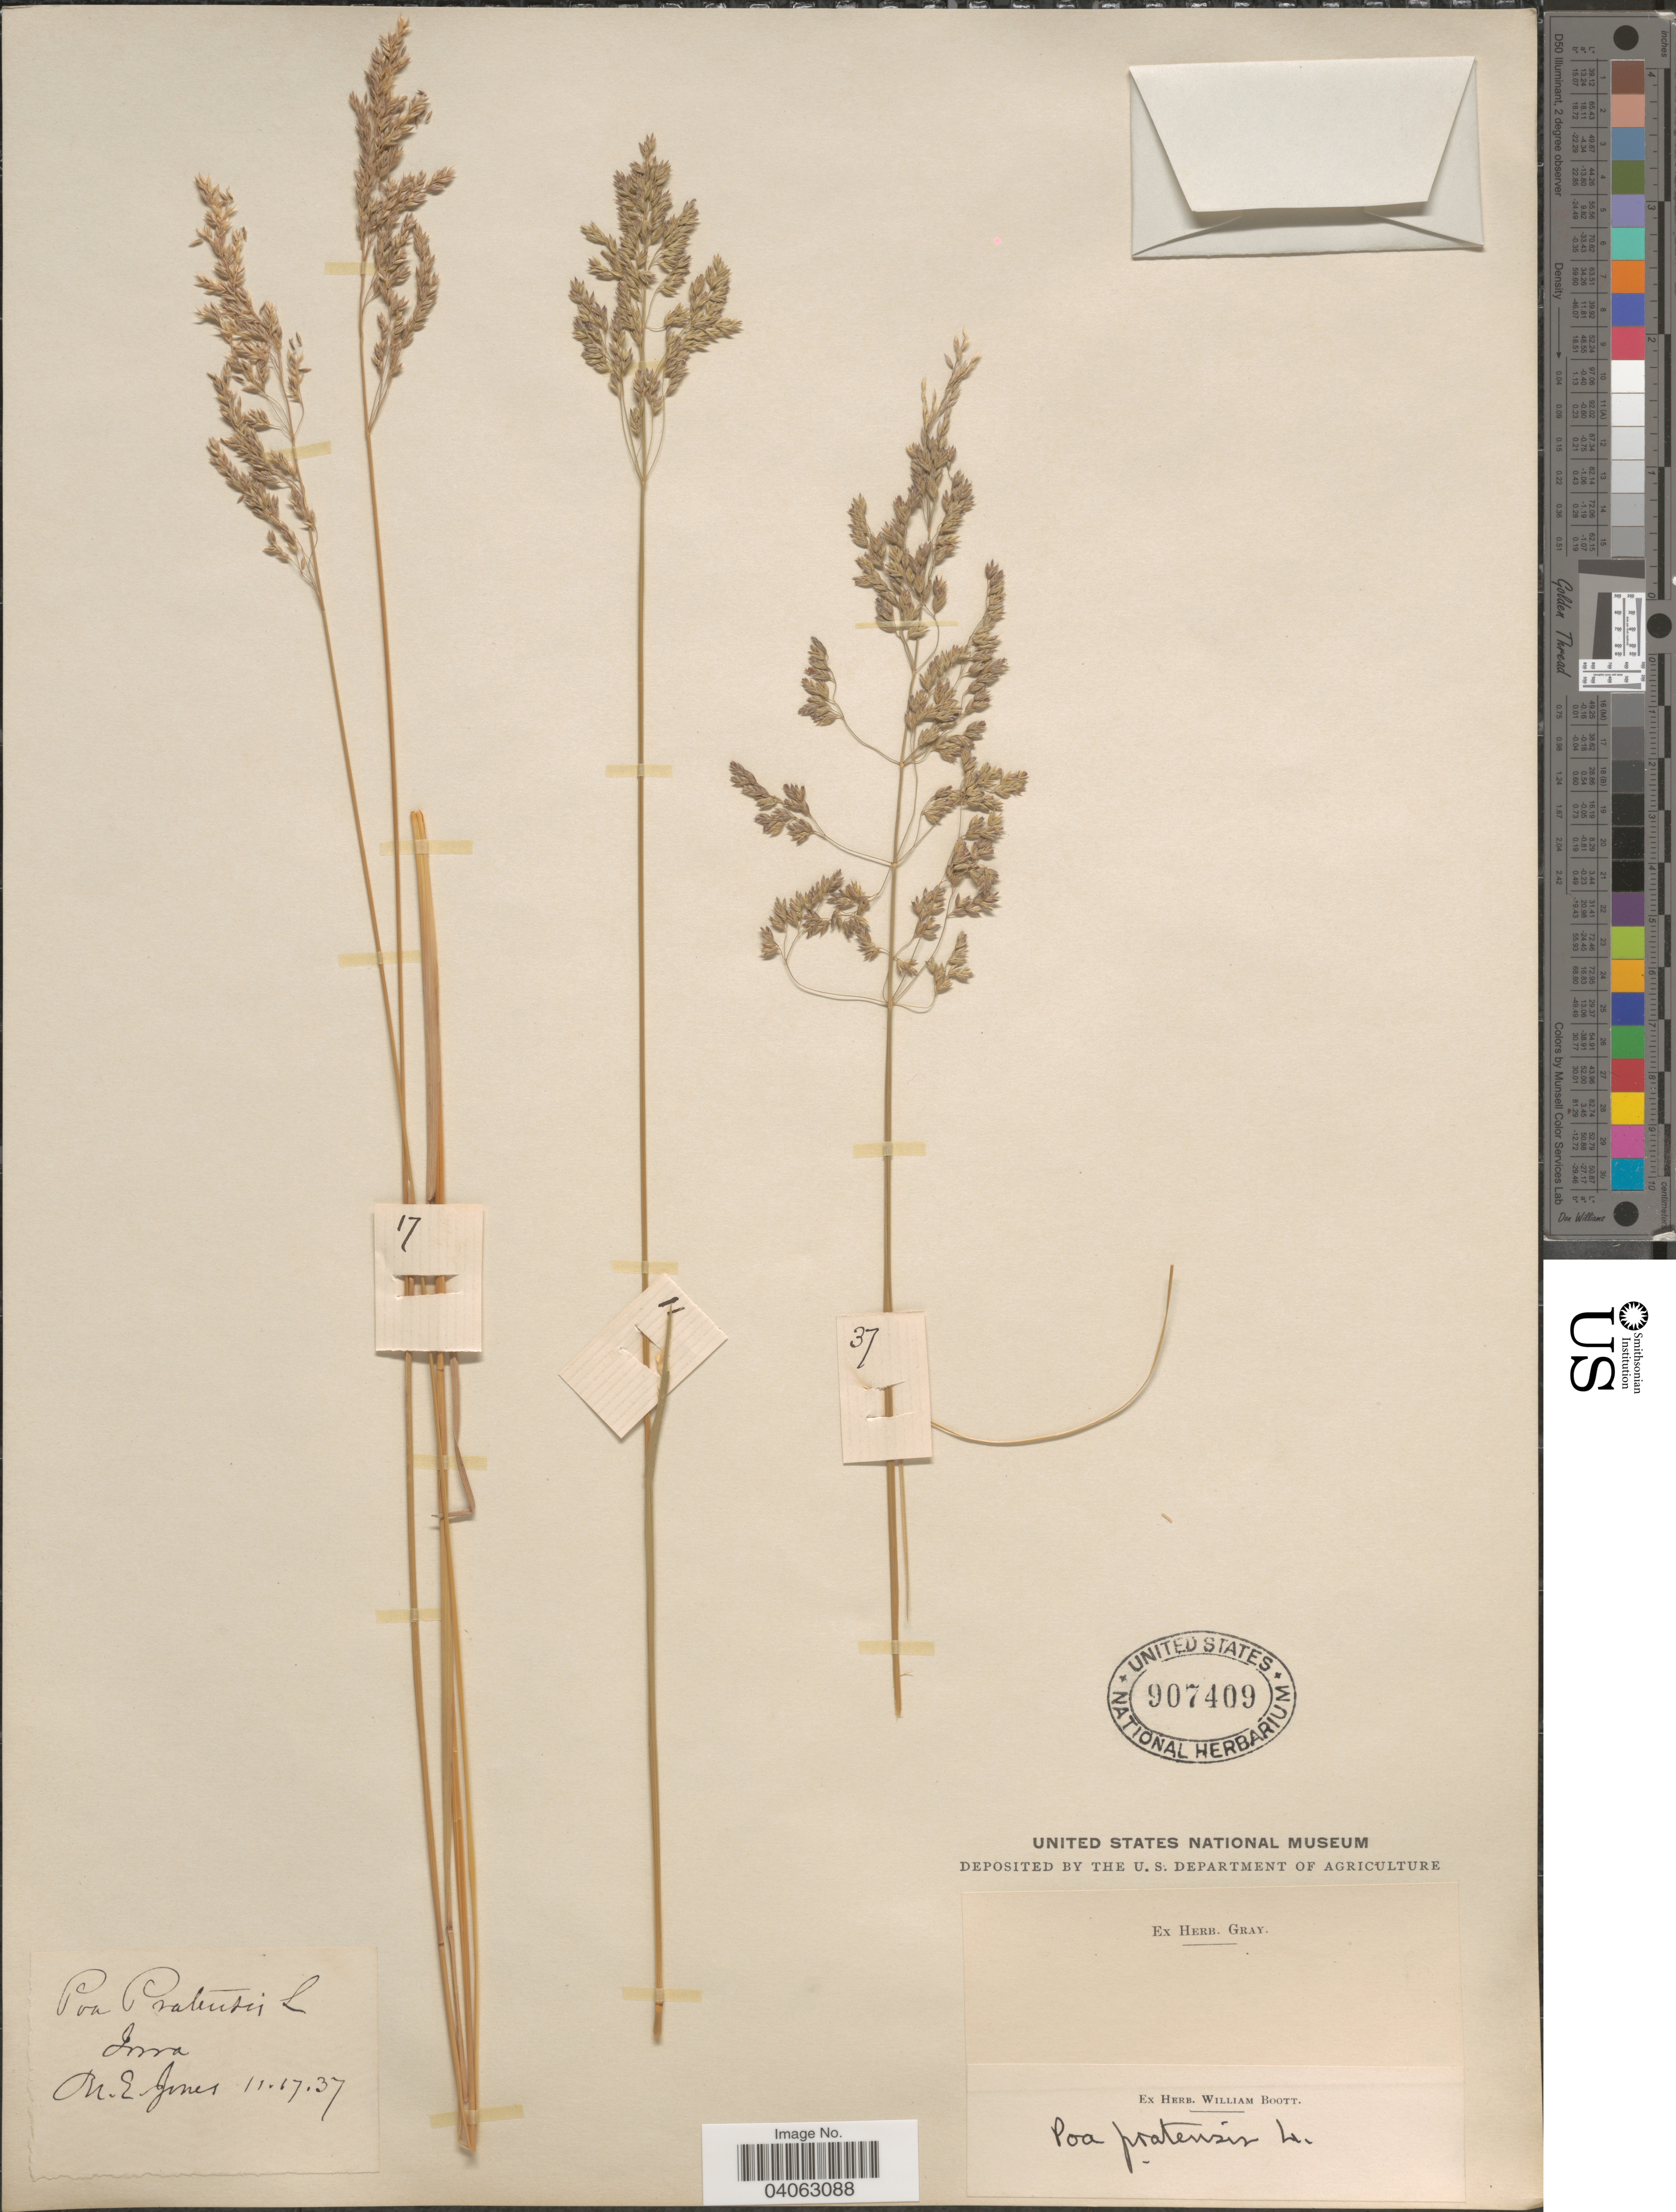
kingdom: Plantae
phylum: Tracheophyta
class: Liliopsida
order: Poales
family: Poaceae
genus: Poa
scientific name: Poa pratensis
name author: L.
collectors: M. E. Jones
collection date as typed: Transcribed d/m/y: 17/11/37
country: United States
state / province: Iowa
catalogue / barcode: US 907409